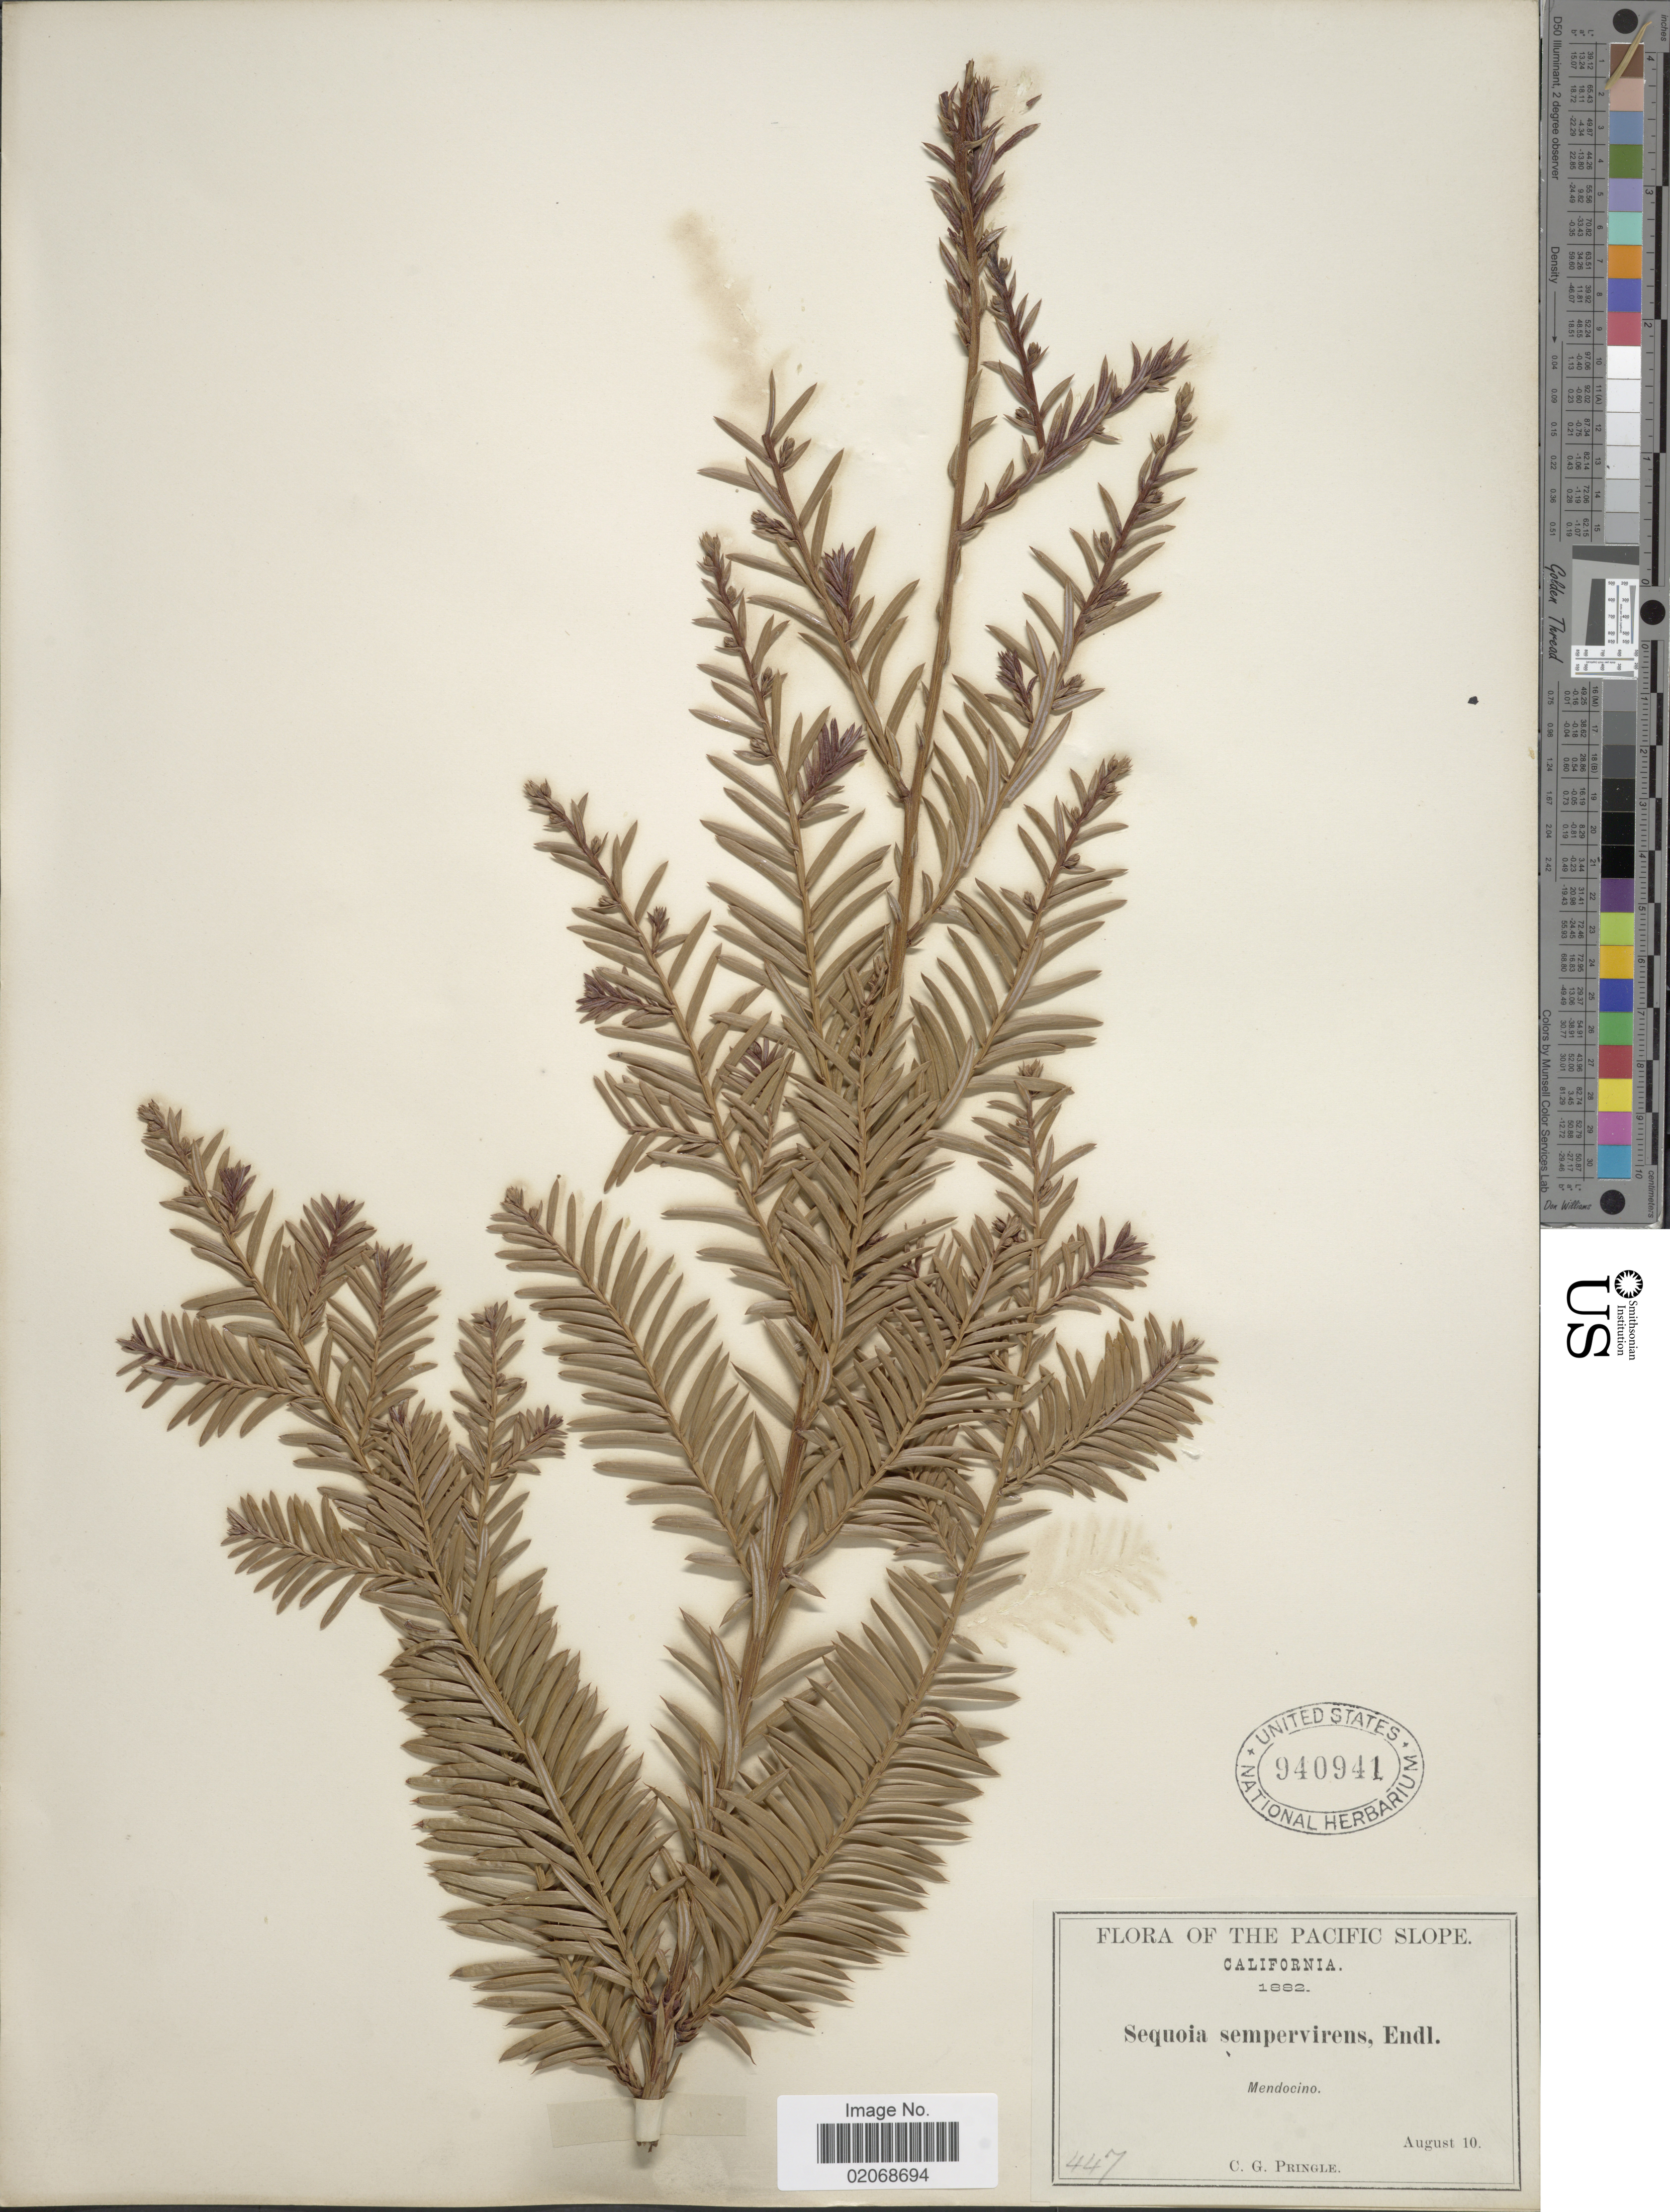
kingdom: Plantae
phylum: Tracheophyta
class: Pinopsida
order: Pinales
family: Cupressaceae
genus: Sequoia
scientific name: Sequoia sempervirens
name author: (D. Don) Endl.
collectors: C. G. Pringle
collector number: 447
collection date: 1882-08-10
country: United States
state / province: California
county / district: Mendocino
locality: Mendocino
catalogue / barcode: US 940941